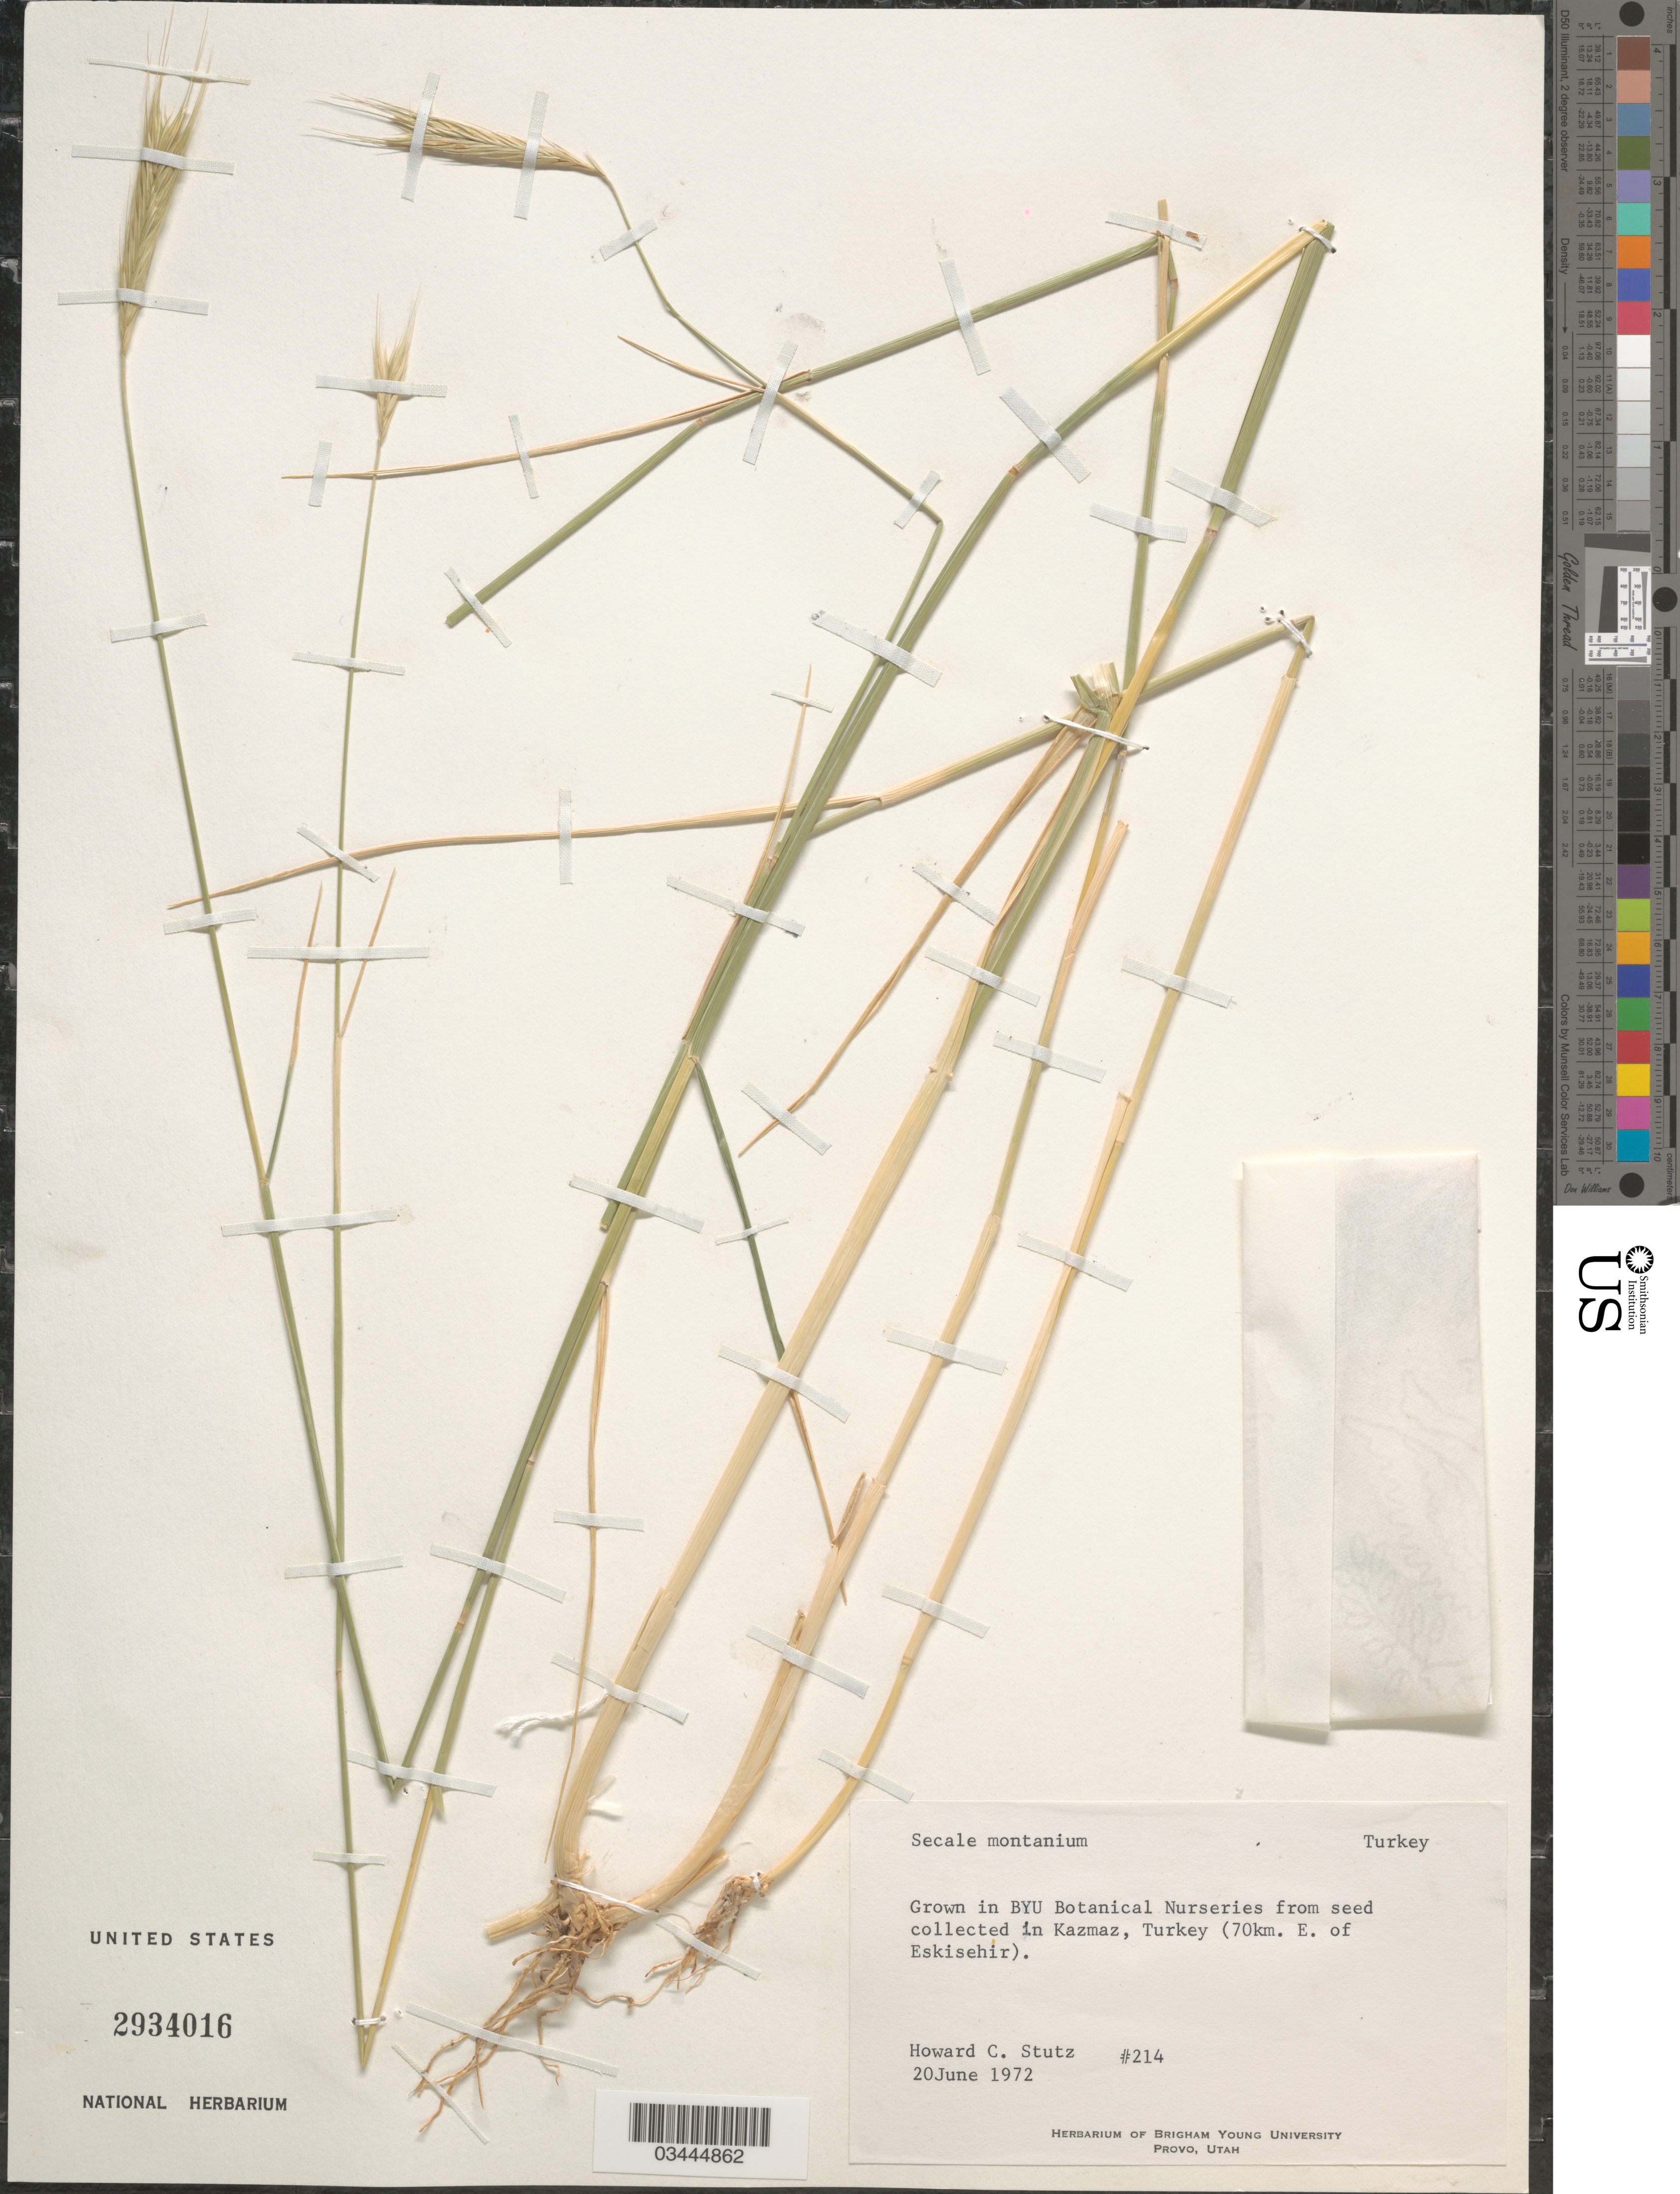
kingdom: Plantae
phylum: Tracheophyta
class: Liliopsida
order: Poales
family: Poaceae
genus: Secale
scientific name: Secale montanum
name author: Gussone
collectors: H. Stutz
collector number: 214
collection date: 1972-06-20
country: United States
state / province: Utah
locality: In BYU Botanical Nurseries.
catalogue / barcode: US 2934016